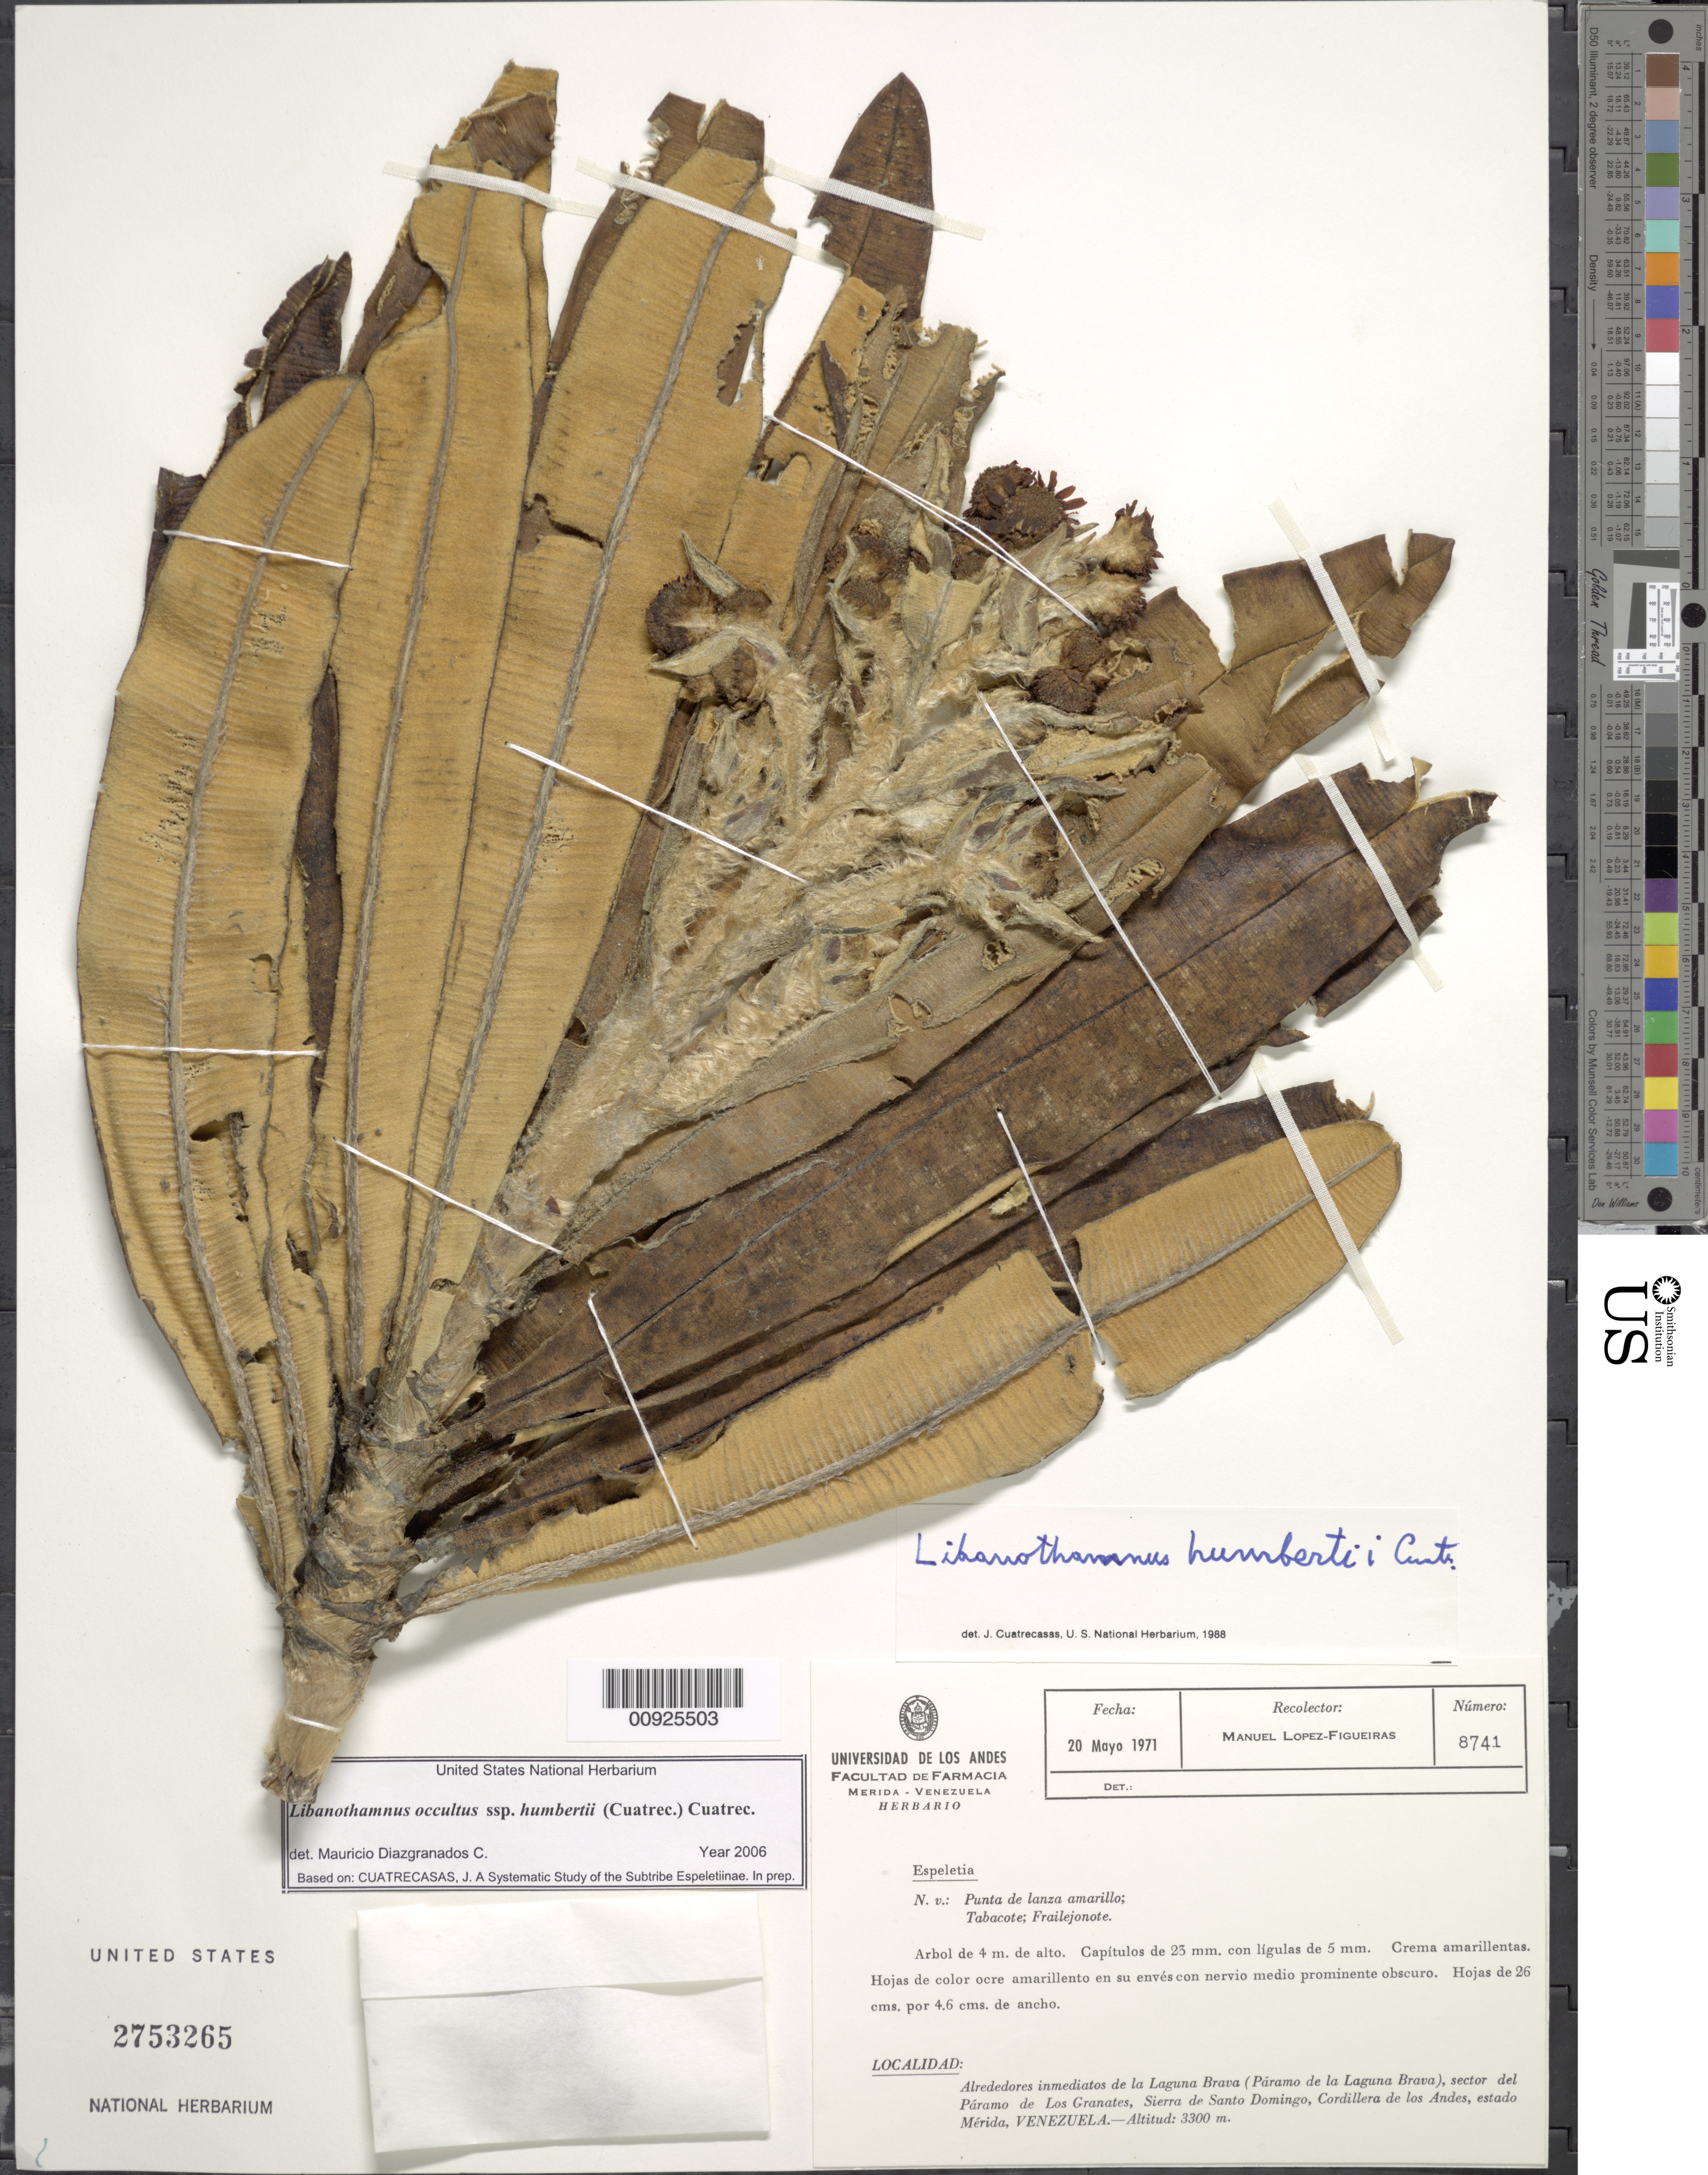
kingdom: Plantae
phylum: Tracheophyta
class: Magnoliopsida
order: Asterales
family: Asteraceae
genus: Libanothamnus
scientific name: Libanothamnus occultus subsp. humbertii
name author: (Cuatrec.) Cuatrec.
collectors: M. López Figueiras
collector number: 8741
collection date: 1971-05-20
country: Venezuela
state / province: Mérida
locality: P. de la Laguna Brava. Alrededores inmediatos de la Laguna La Brava (Páramo de la Laguna Brava), sector del Páramo de los Granates, Sierra de Santo Domingo, Cordillera de los Andes.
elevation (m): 3300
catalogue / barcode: US 2753265